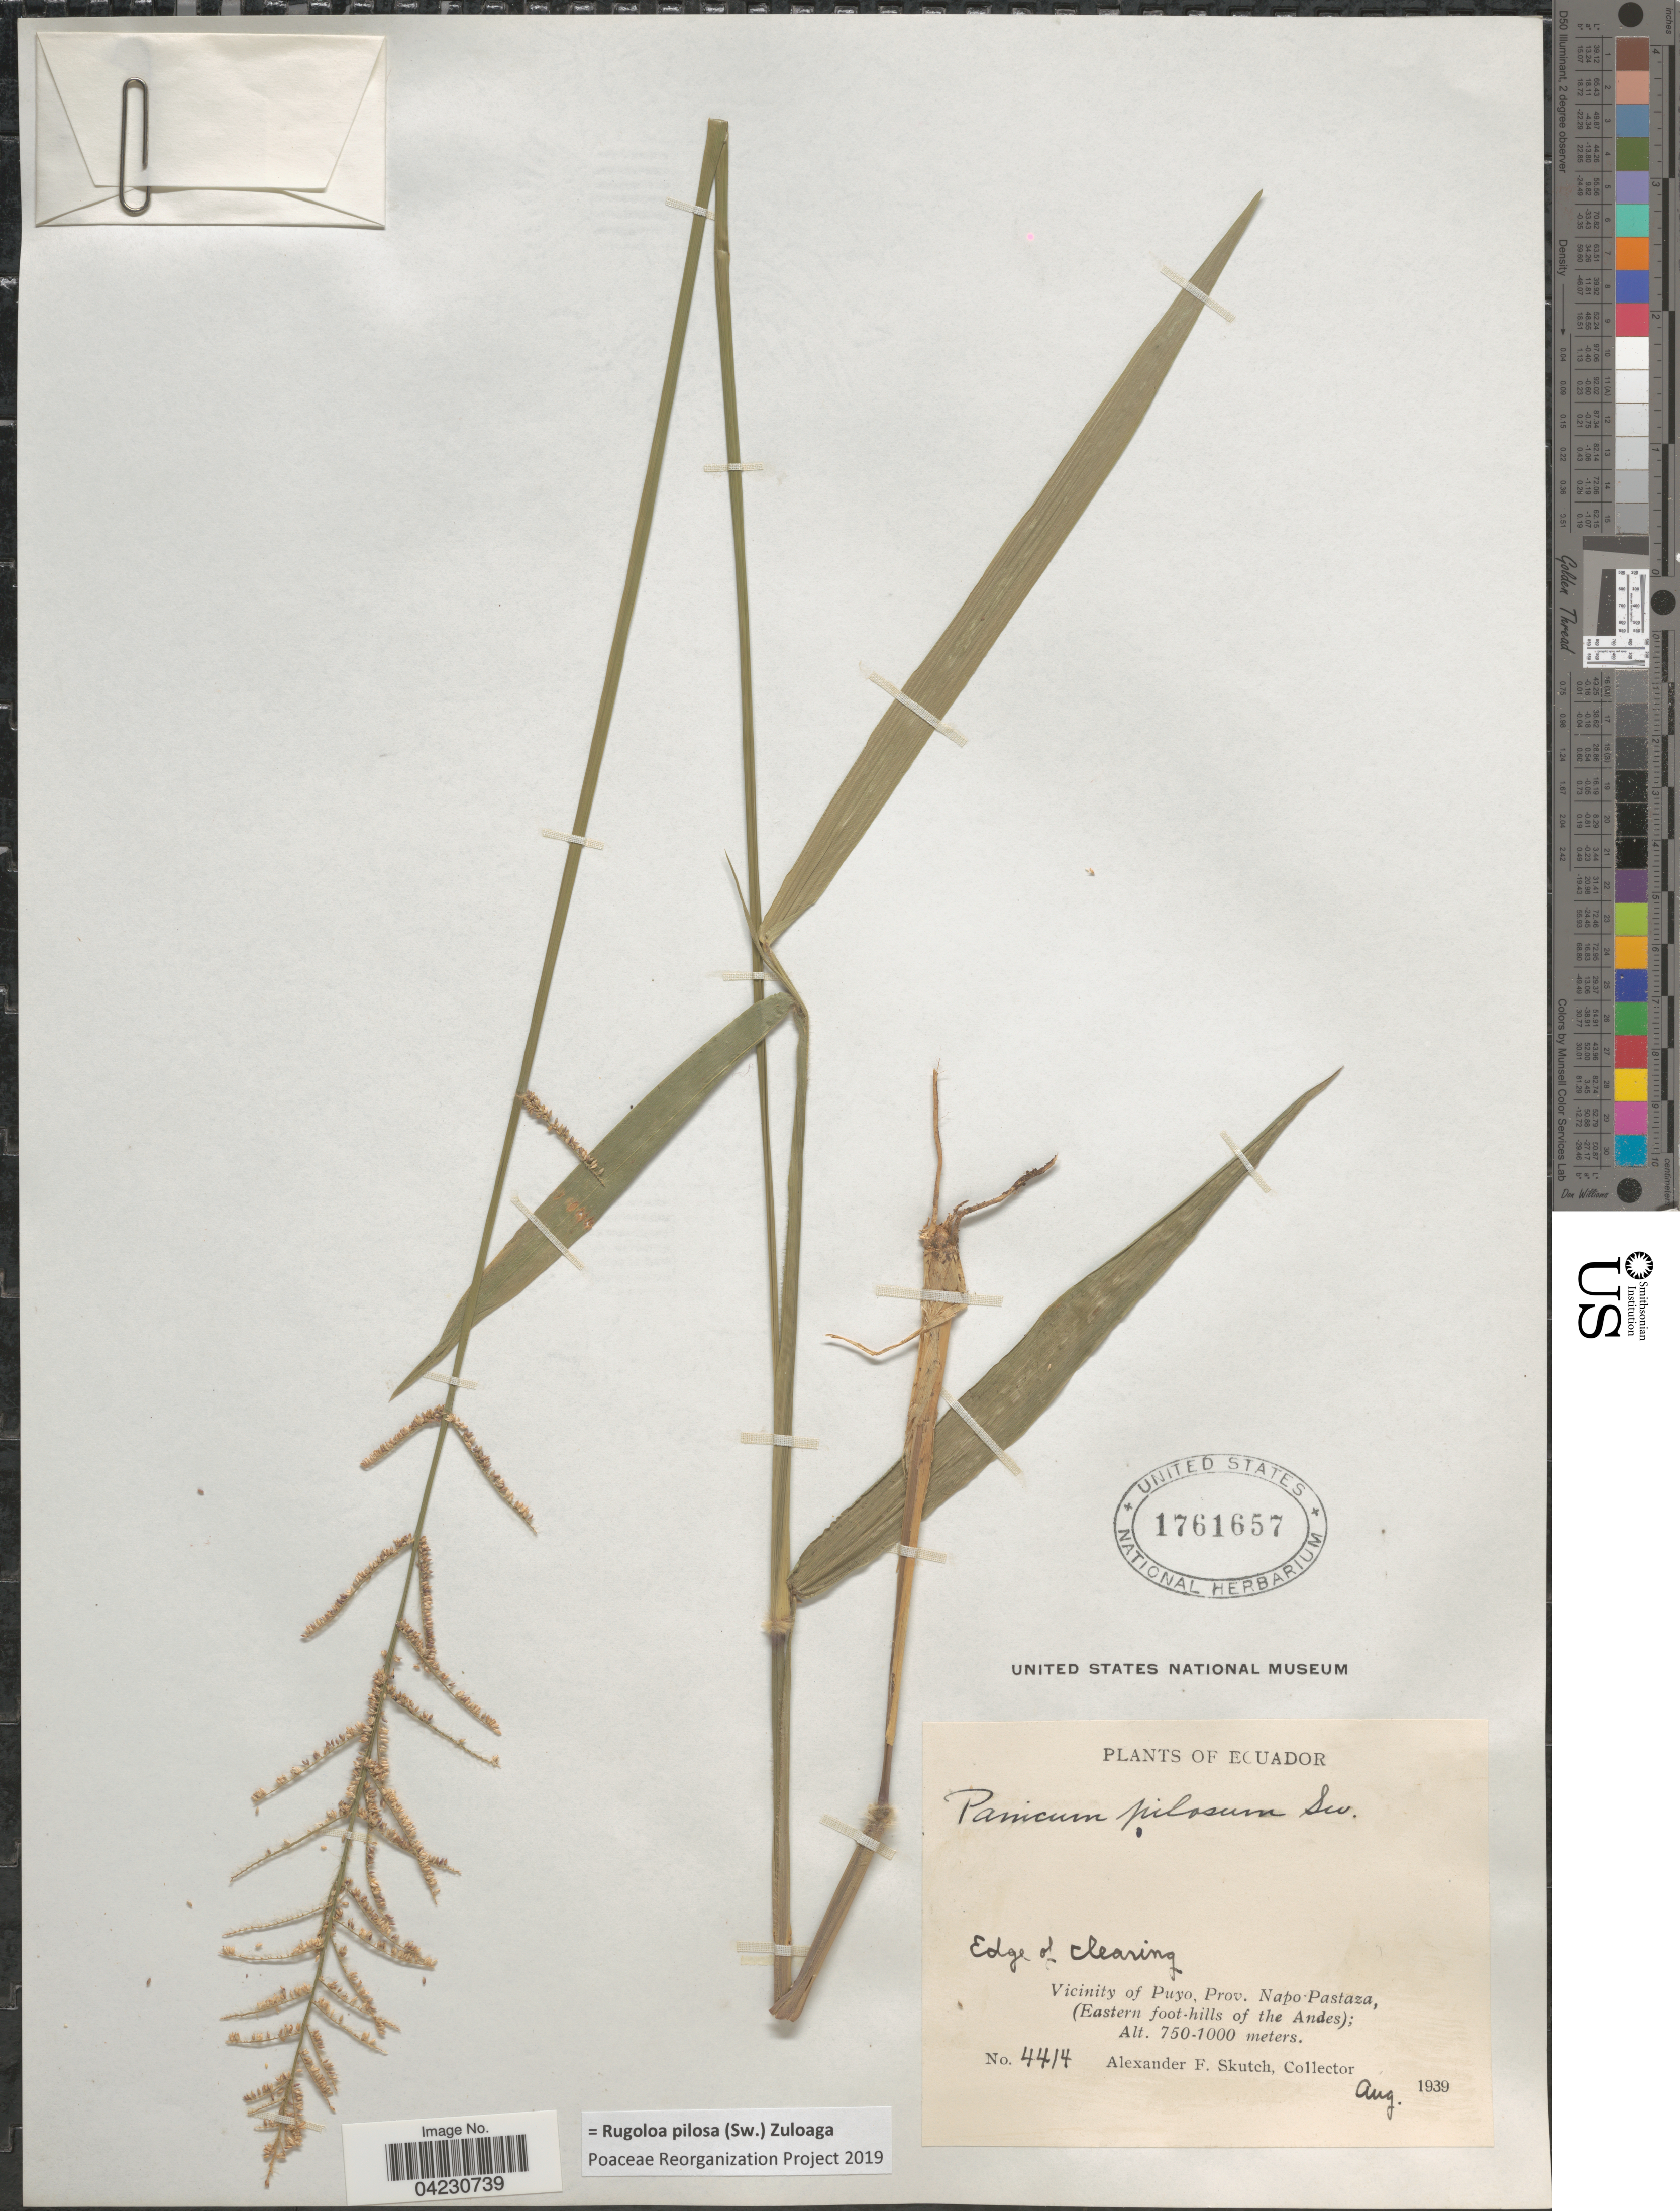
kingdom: Plantae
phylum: Tracheophyta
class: Liliopsida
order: Poales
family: Poaceae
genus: Rugoloa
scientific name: Rugoloa pilosa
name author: (Sw.) Zuloaga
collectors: A. F. Skutch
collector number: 4414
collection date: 1939-08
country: Ecuador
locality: Vicinity of Puyo, Prov. Napo-Pastaza, (Eastern foot-hills of the Andes).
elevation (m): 750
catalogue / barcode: US 1761657